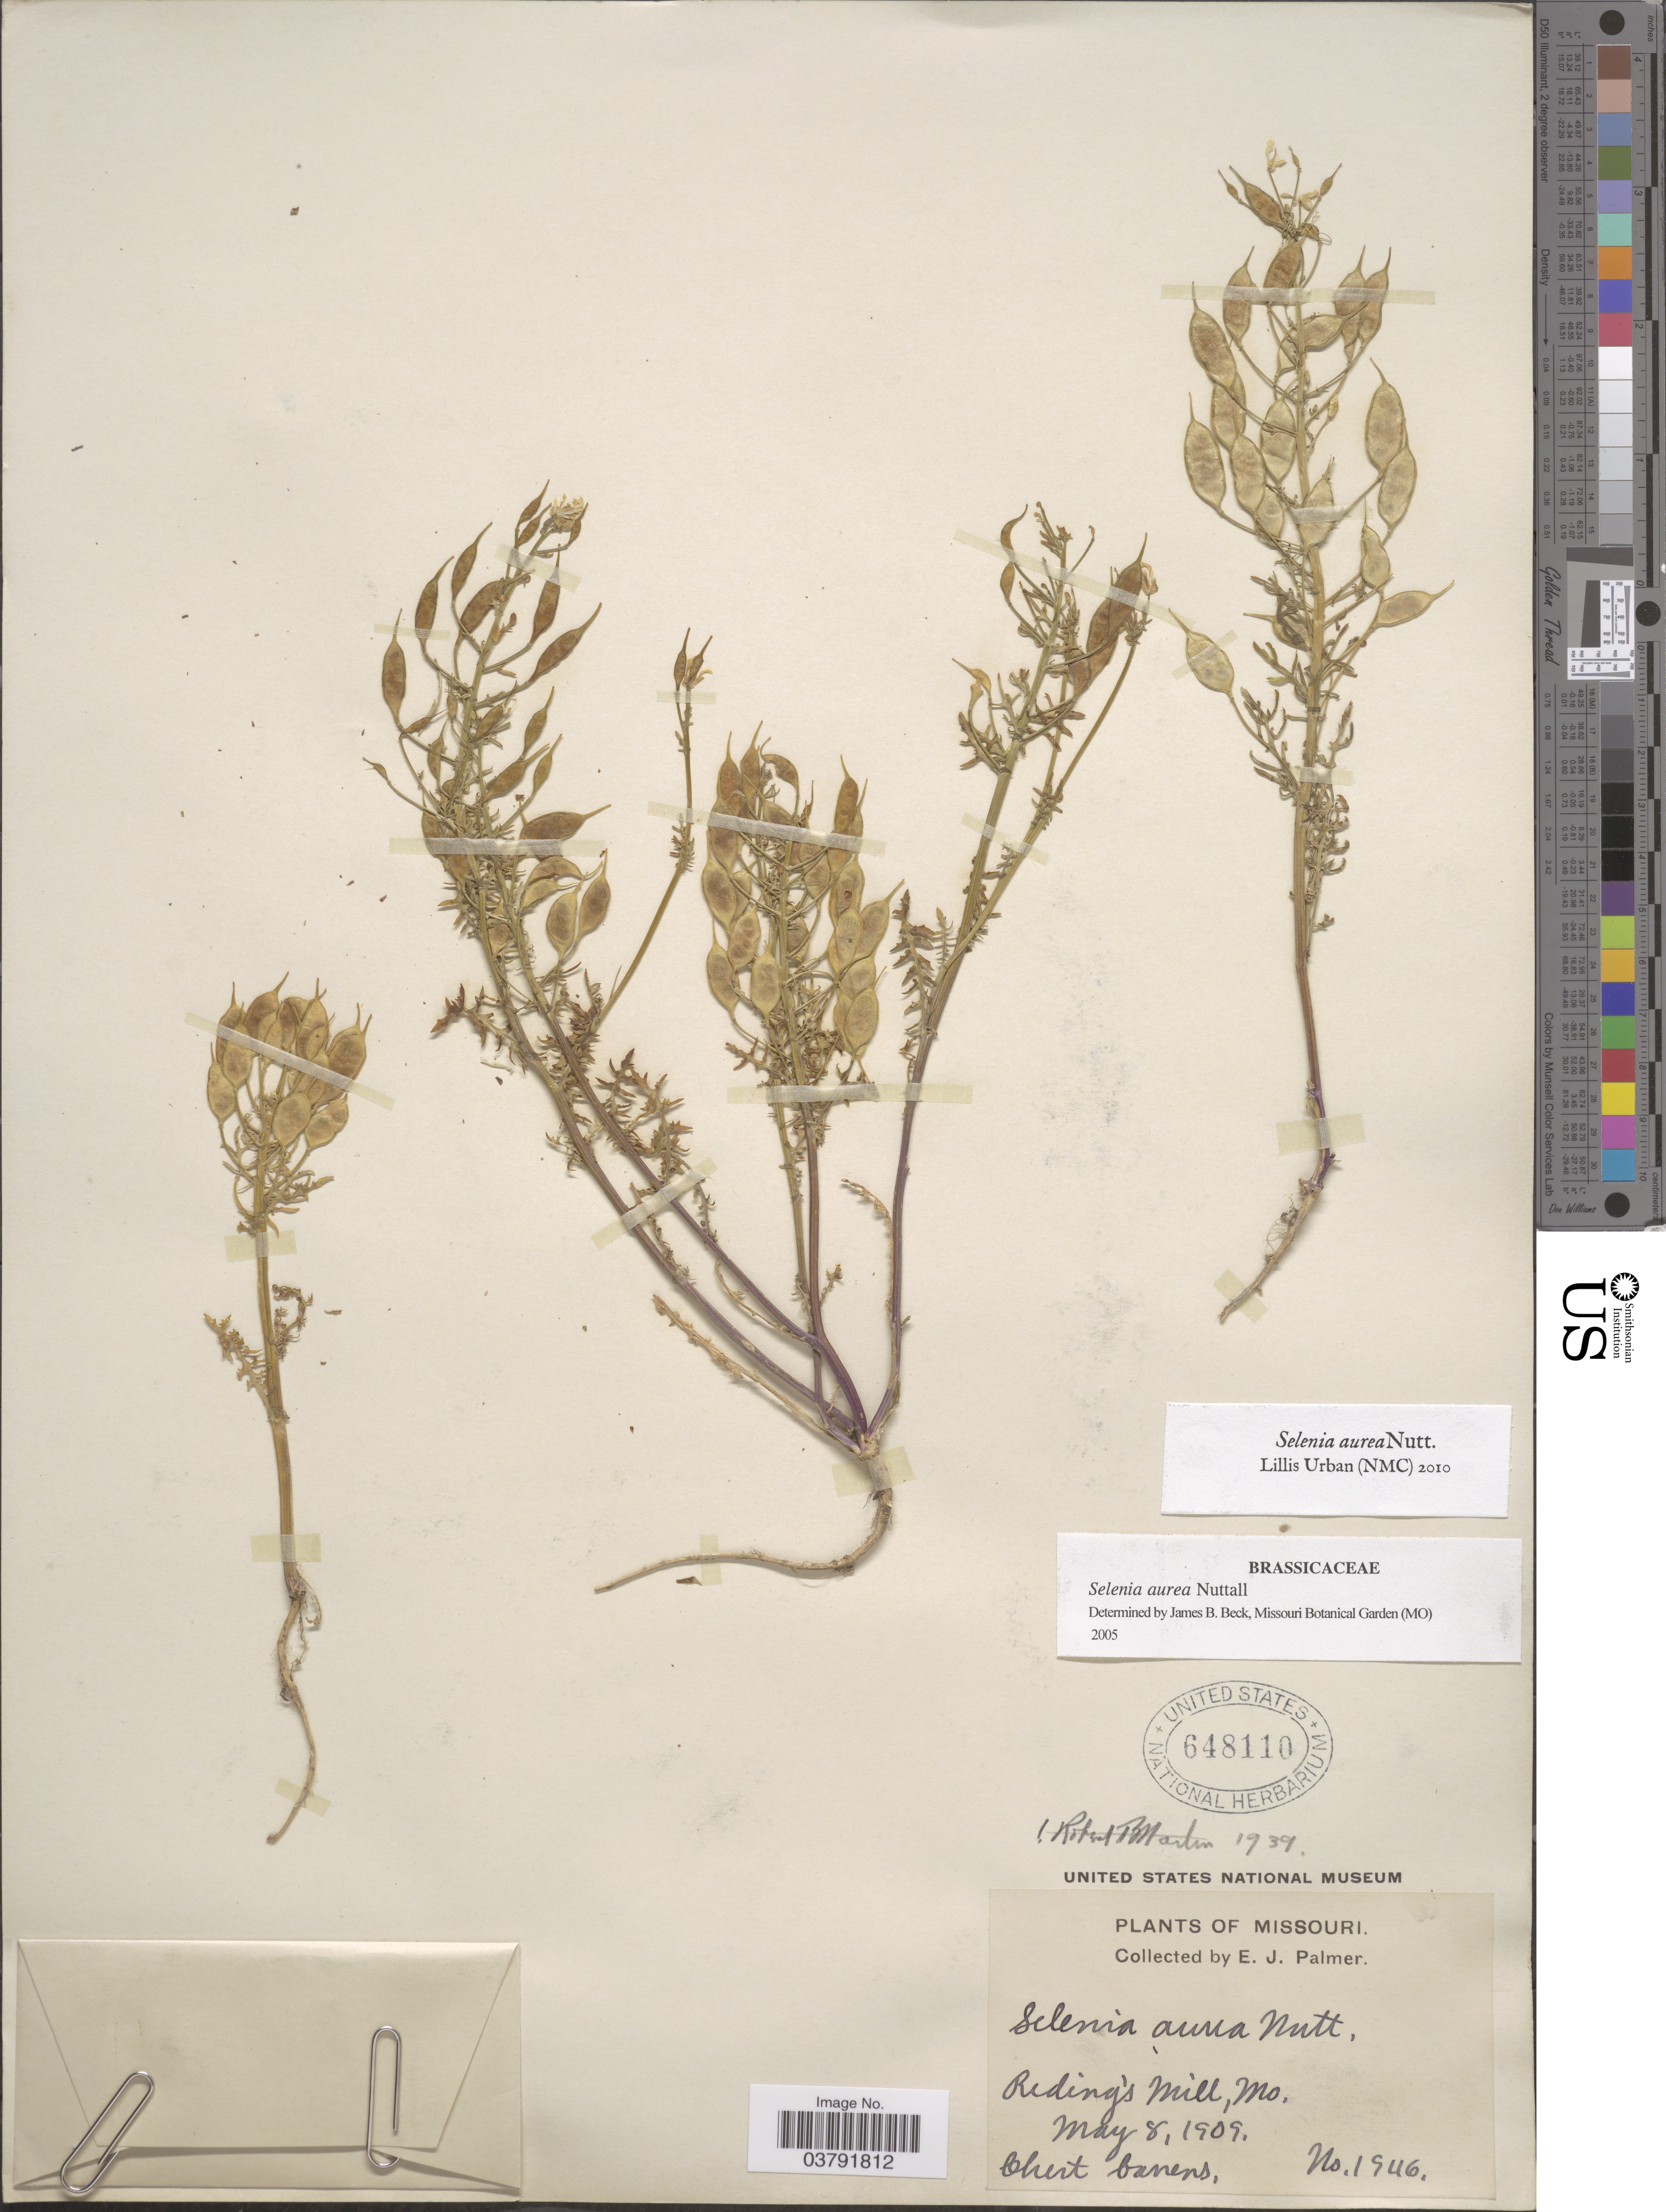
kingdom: Plantae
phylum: Tracheophyta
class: Magnoliopsida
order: Brassicales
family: Brassicaceae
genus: Selenia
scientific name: Selenia aurea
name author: Nutt.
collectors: E. J. Palmer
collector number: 1946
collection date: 1909-05-08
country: United States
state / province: Missouri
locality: Reding's Mill.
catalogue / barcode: US 648110